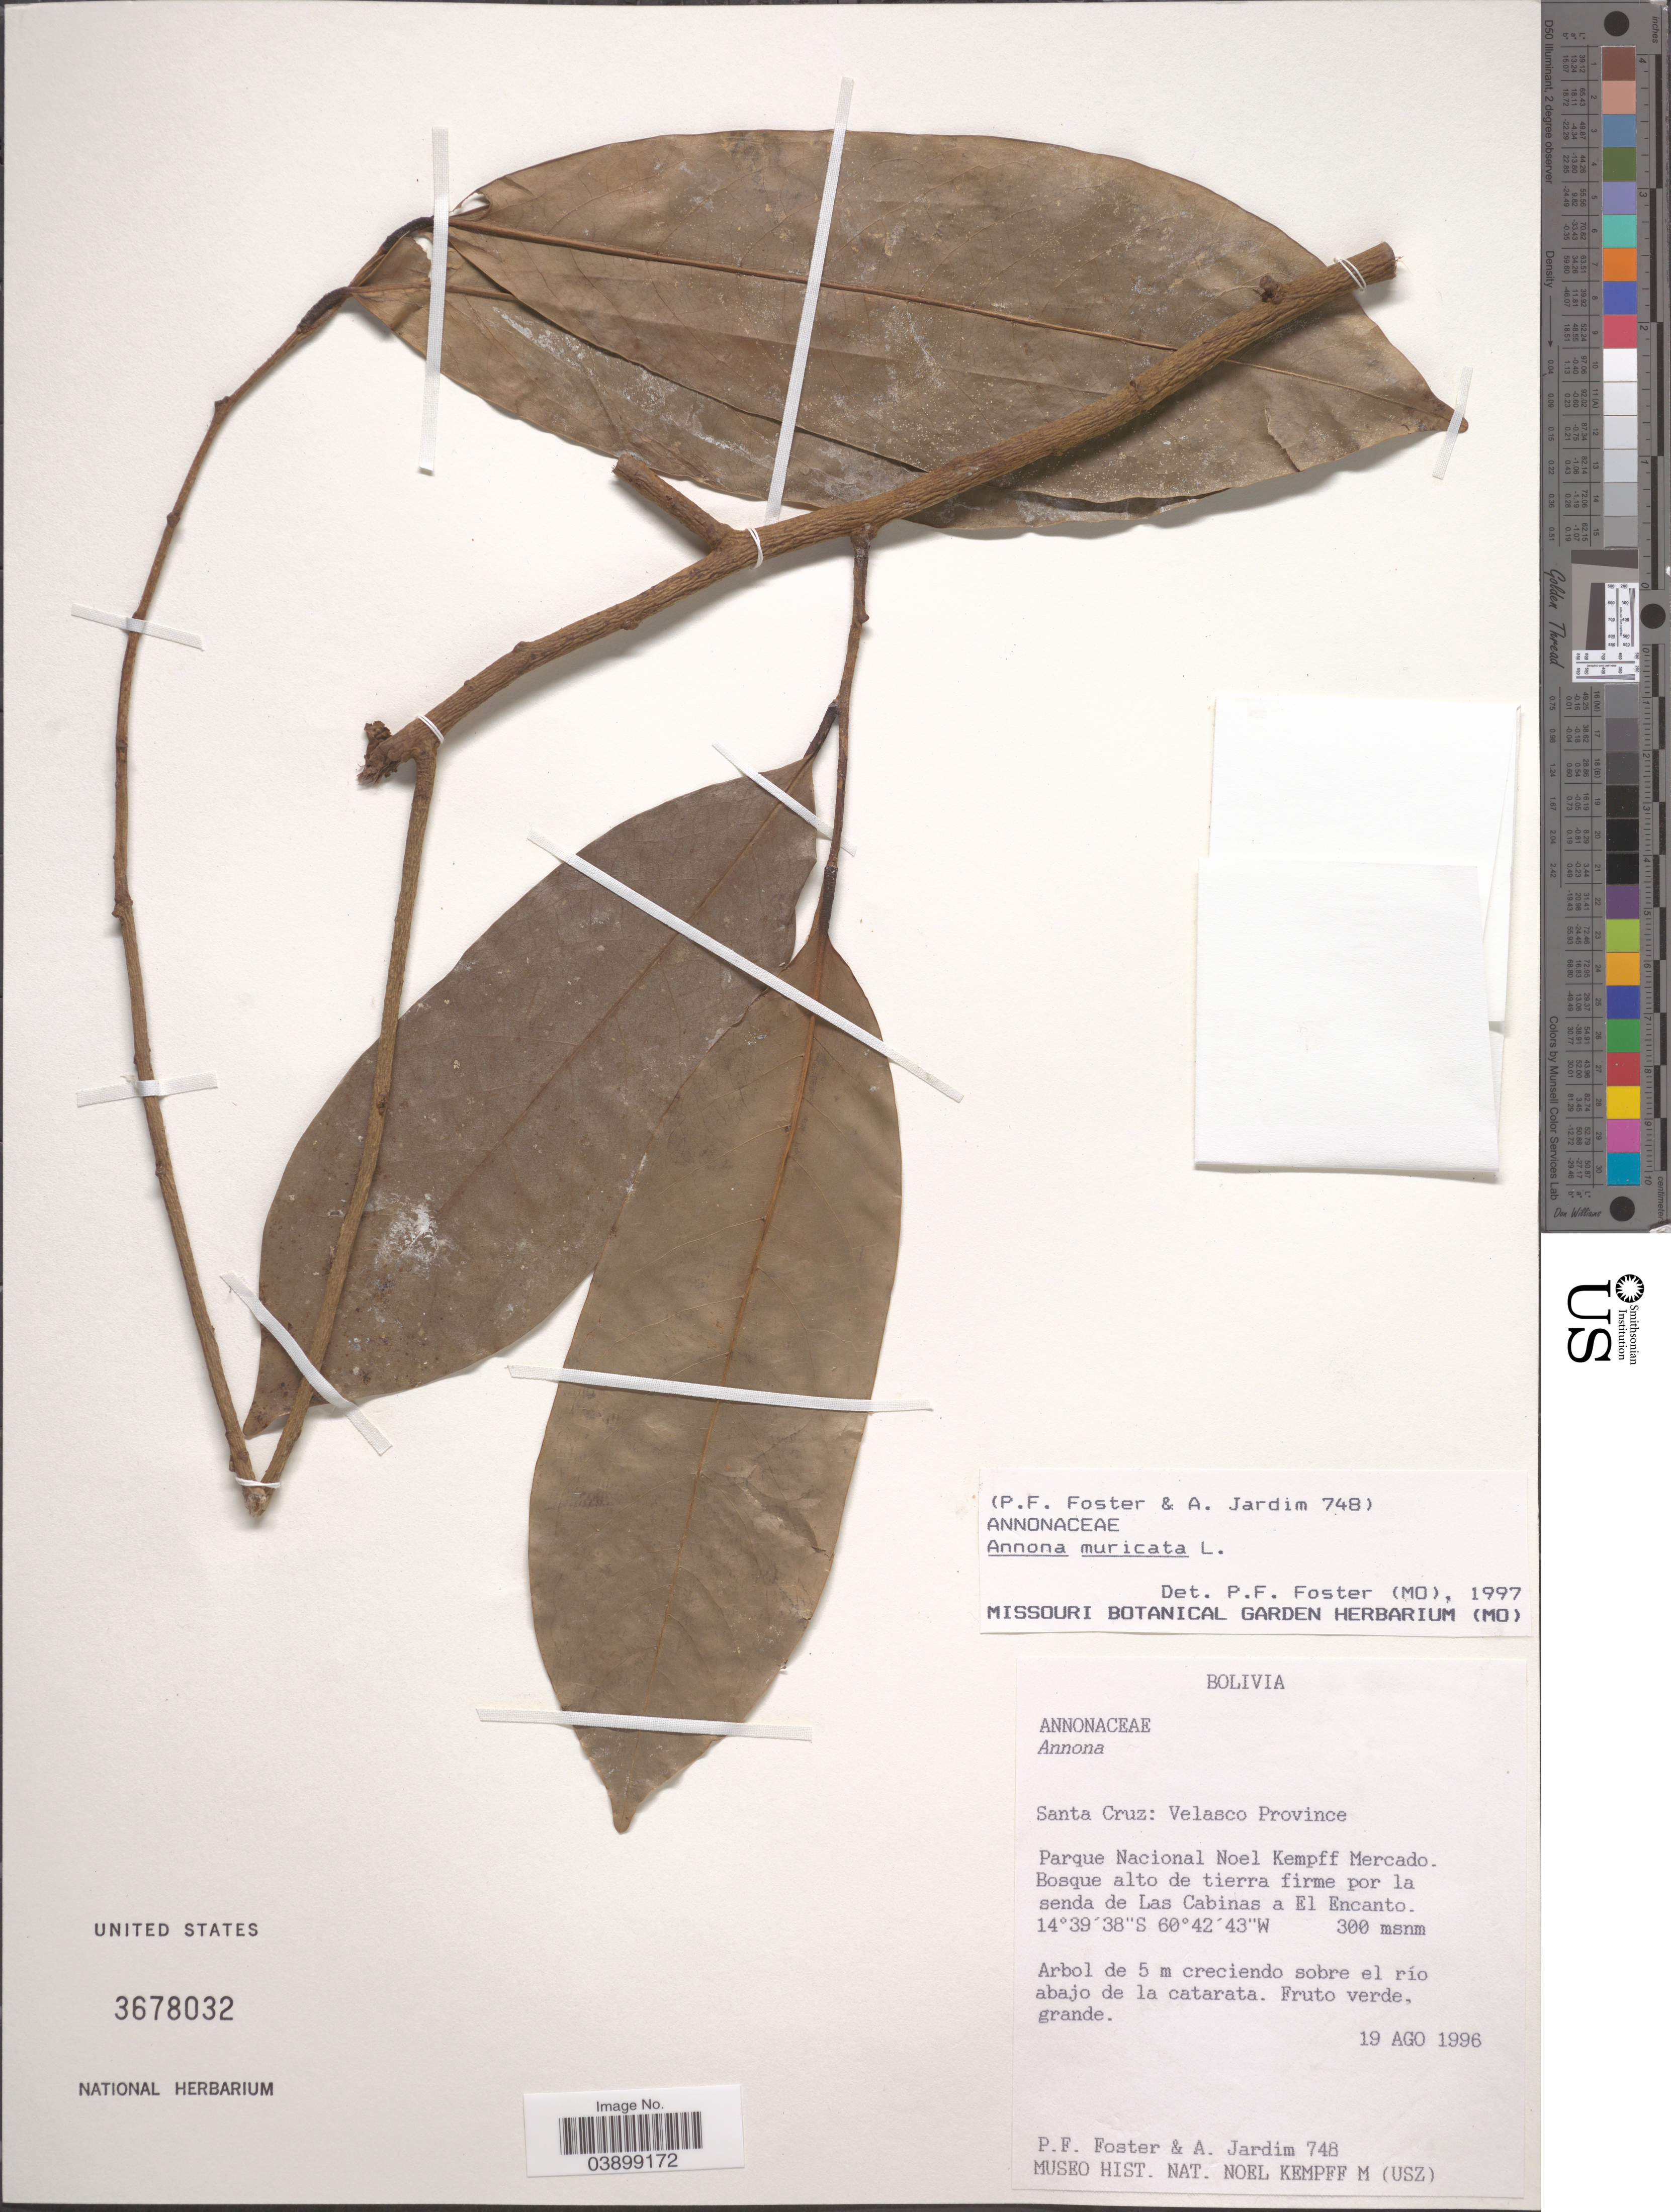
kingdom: Plantae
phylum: Tracheophyta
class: Magnoliopsida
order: Magnoliales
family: Annonaceae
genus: Annona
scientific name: Annona muricata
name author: L.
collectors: P. Foster & A. Jardim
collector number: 748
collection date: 1996-08-19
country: Bolivia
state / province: Santa Cruz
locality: Velasco Province. Parque Nacional Noel Kempff Mercado. Bosque alto de tierra firme por la senda de Las Cabinas a El Encanto.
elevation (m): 300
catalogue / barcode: US 3678032